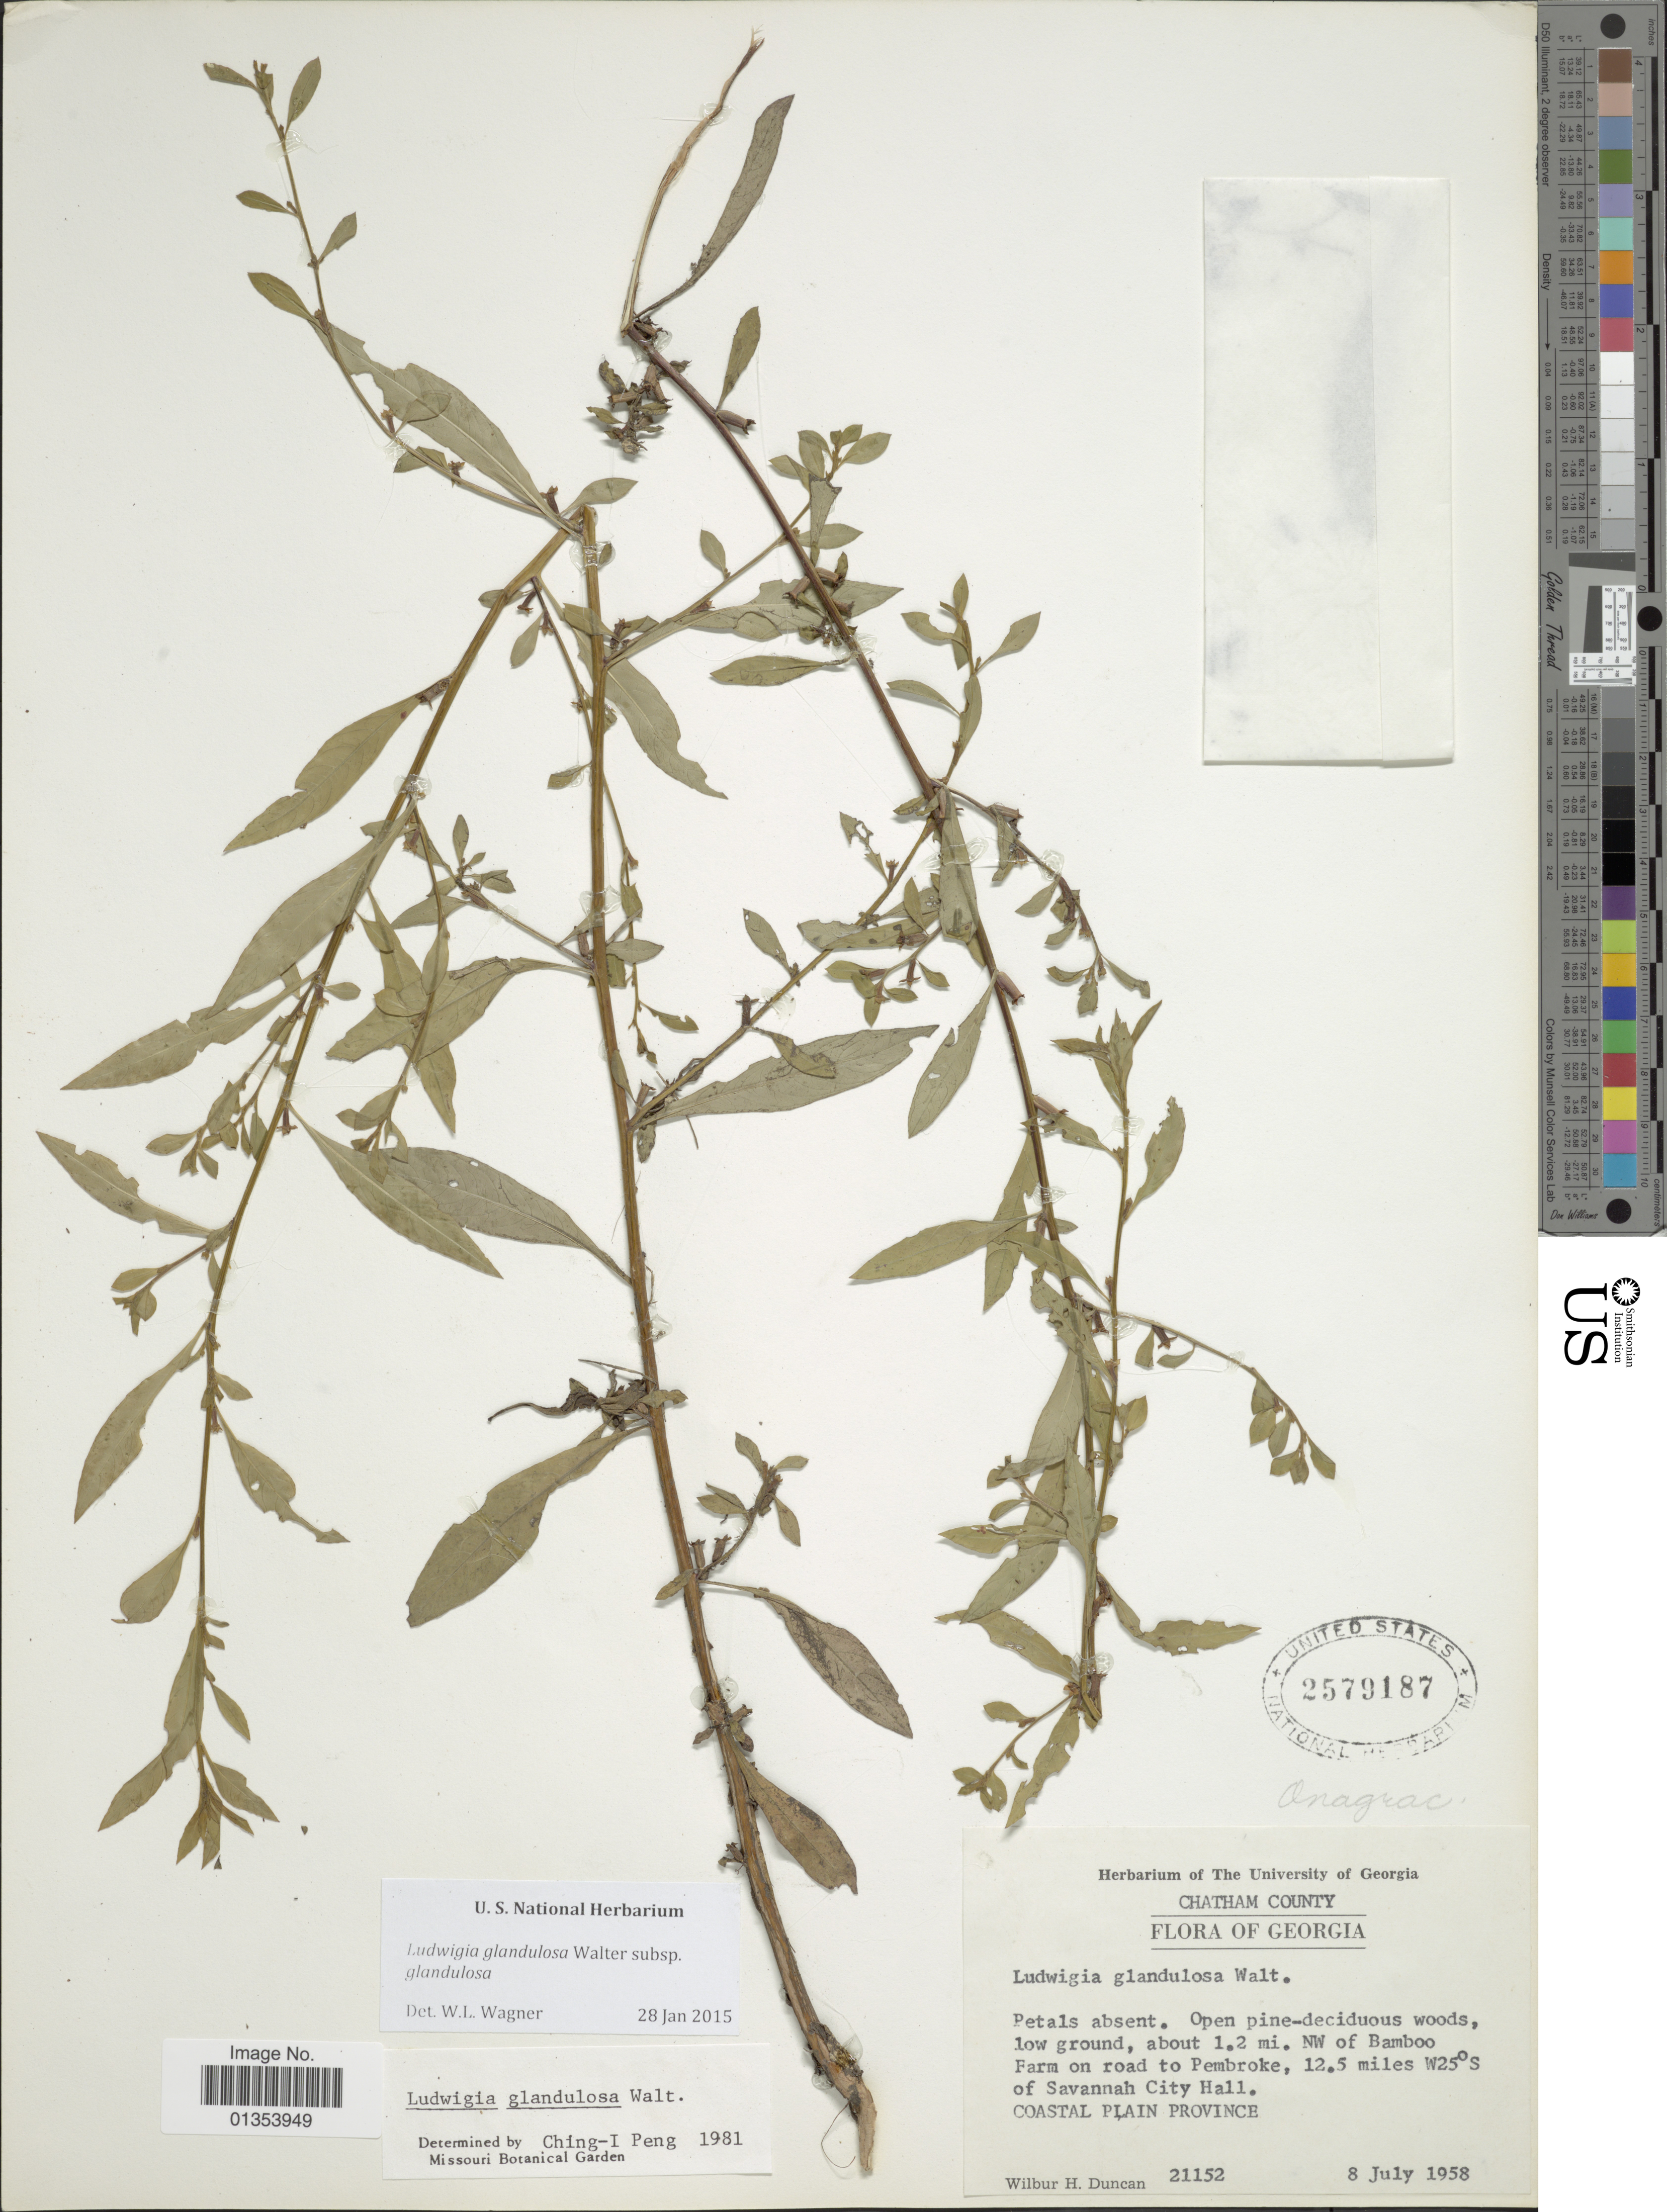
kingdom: Plantae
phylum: Tracheophyta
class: Magnoliopsida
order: Myrtales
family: Onagraceae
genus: Ludwigia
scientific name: Ludwigia glandulosa subsp. glandulosa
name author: Walter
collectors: W. H. Duncan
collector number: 21152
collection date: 1958-07-08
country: United States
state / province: Georgia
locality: Chatham County, about 1.2 mi. NW of Bamboo Farm on road to Pembroke, 12.5 miles W25º S of Savannah City Hall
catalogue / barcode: US 2579187